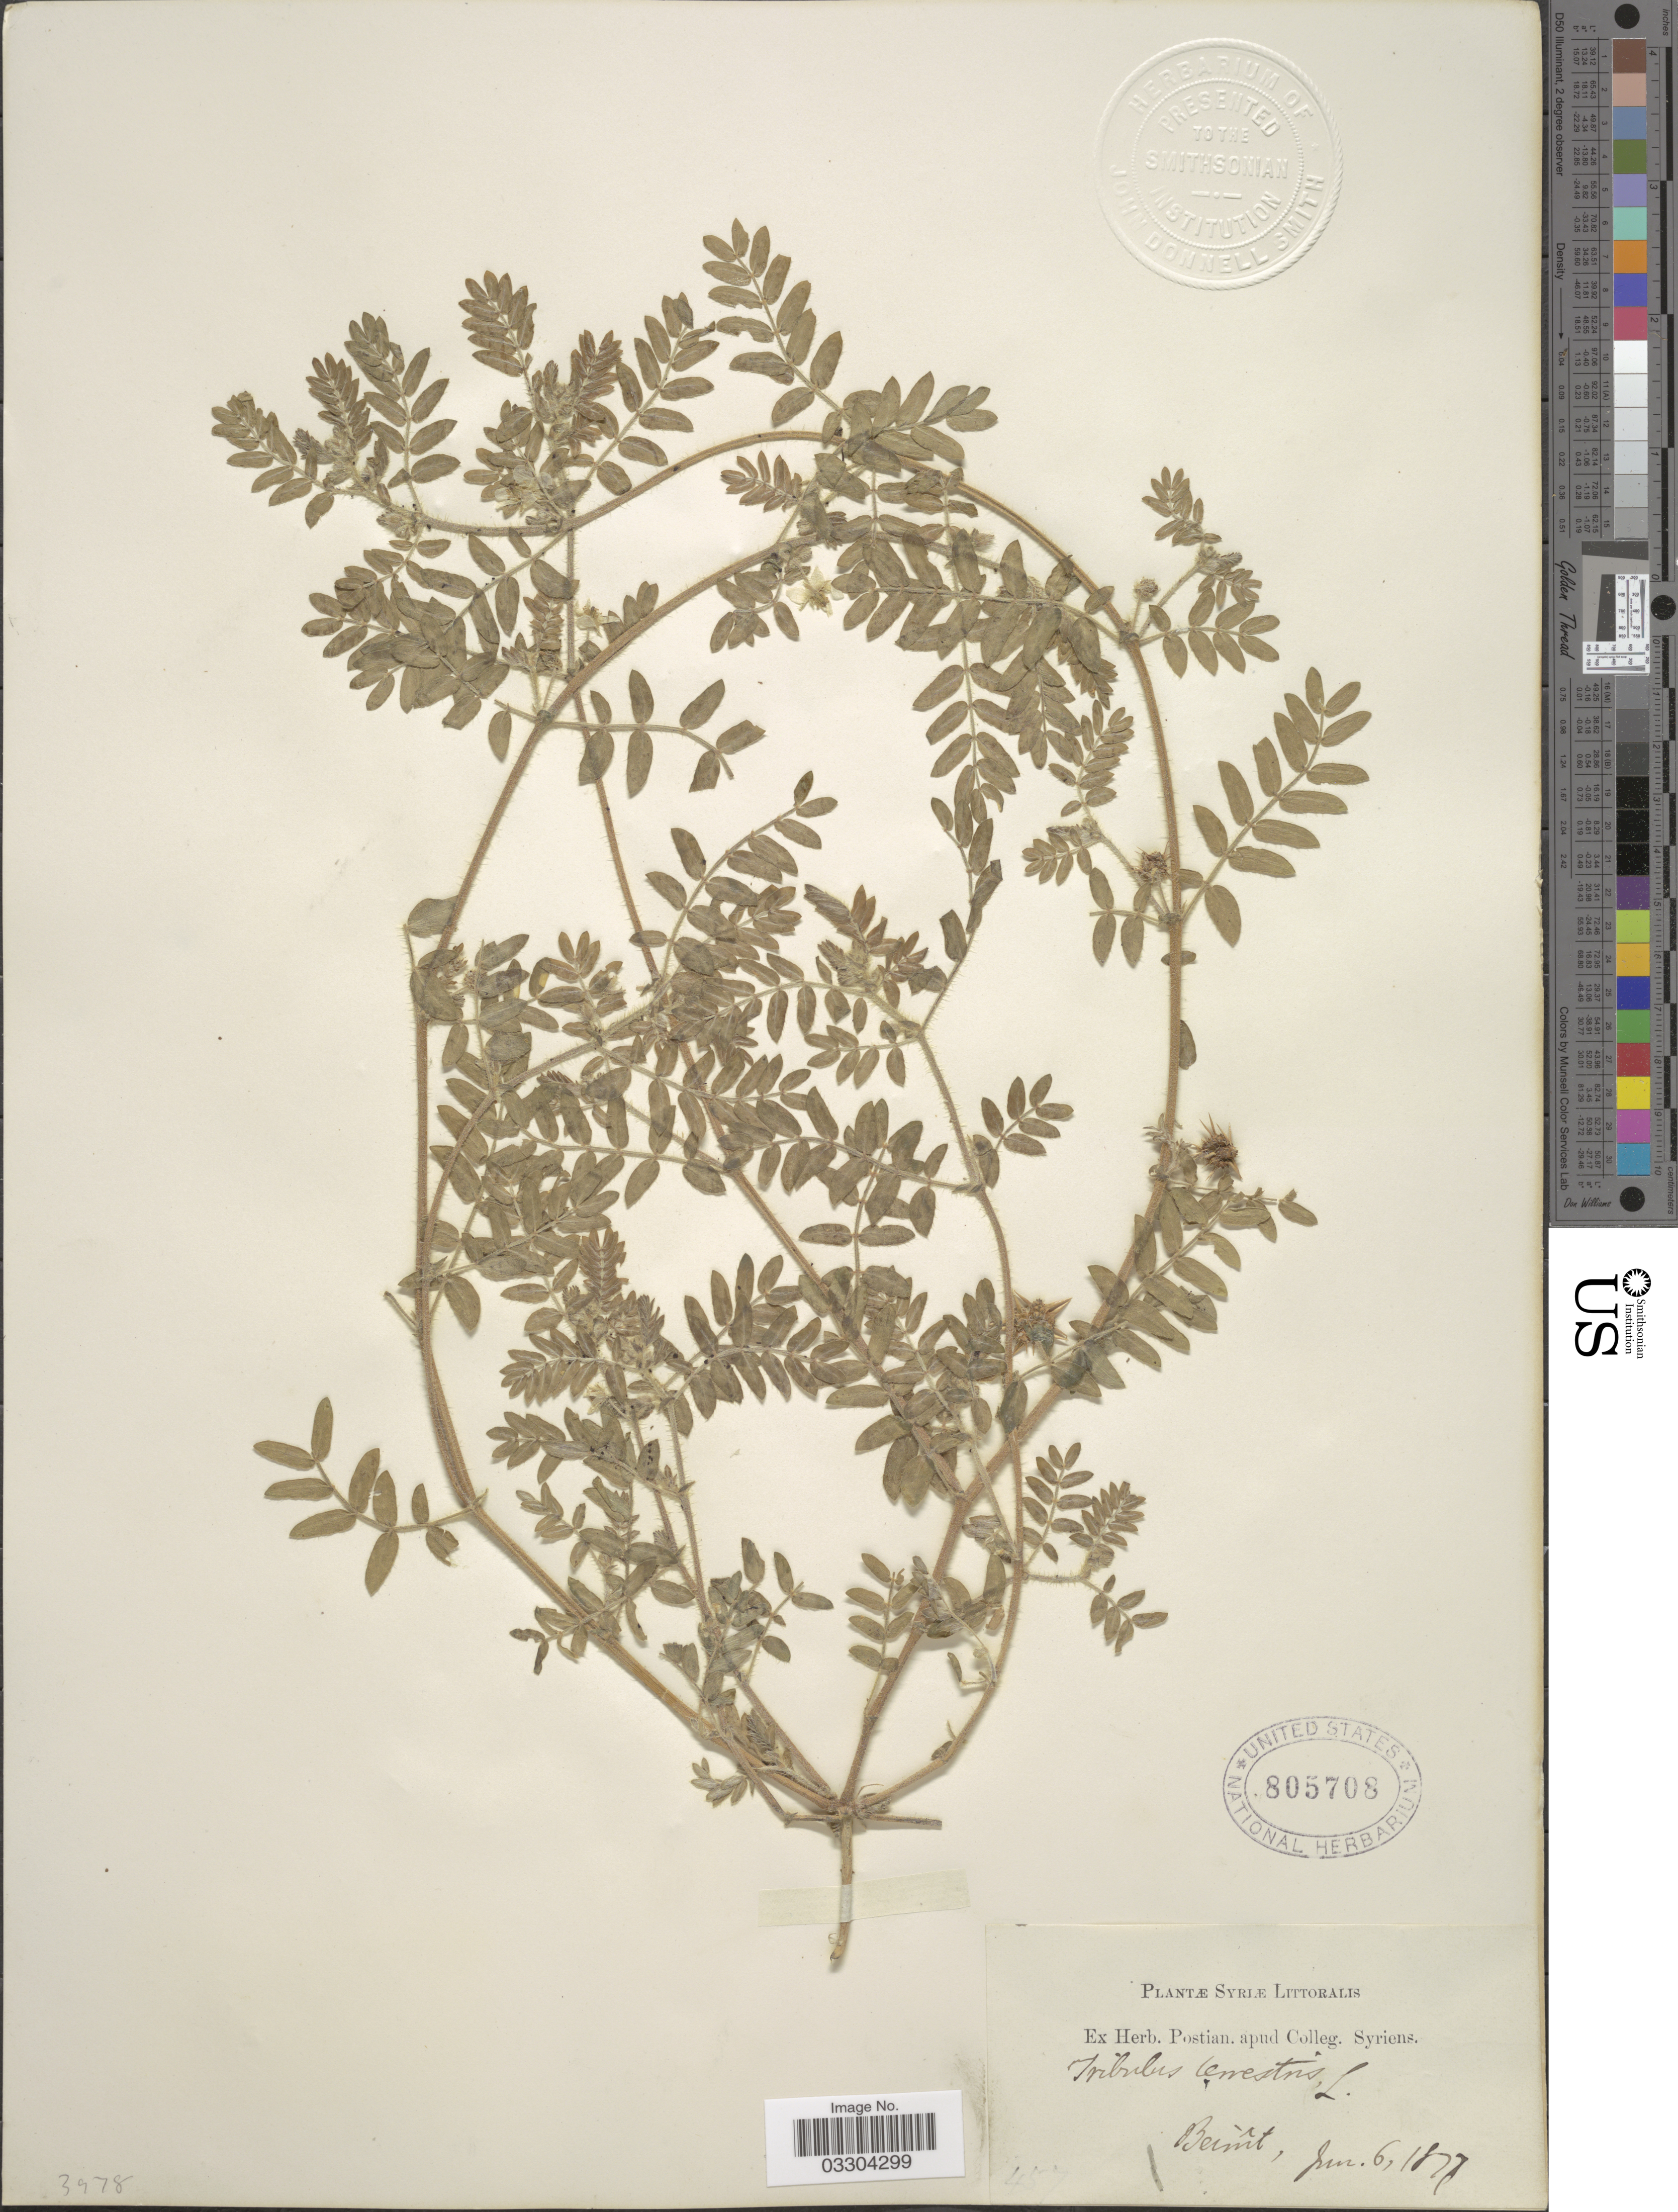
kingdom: Plantae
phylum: Tracheophyta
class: Magnoliopsida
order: Zygophyllales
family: Zygophyllaceae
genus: Tribulus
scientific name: Tribulus terrestris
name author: L.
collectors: ex herb. Postian. apud Colleg. Syriens. Protest. USE "Fannie P. A. Shepard" (10308853) AS PRIMARY COLLECTOR INSTEAD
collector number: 457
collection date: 1877-06-06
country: Lebanon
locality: Syriæ Littoralis. Beirut.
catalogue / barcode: US 805708